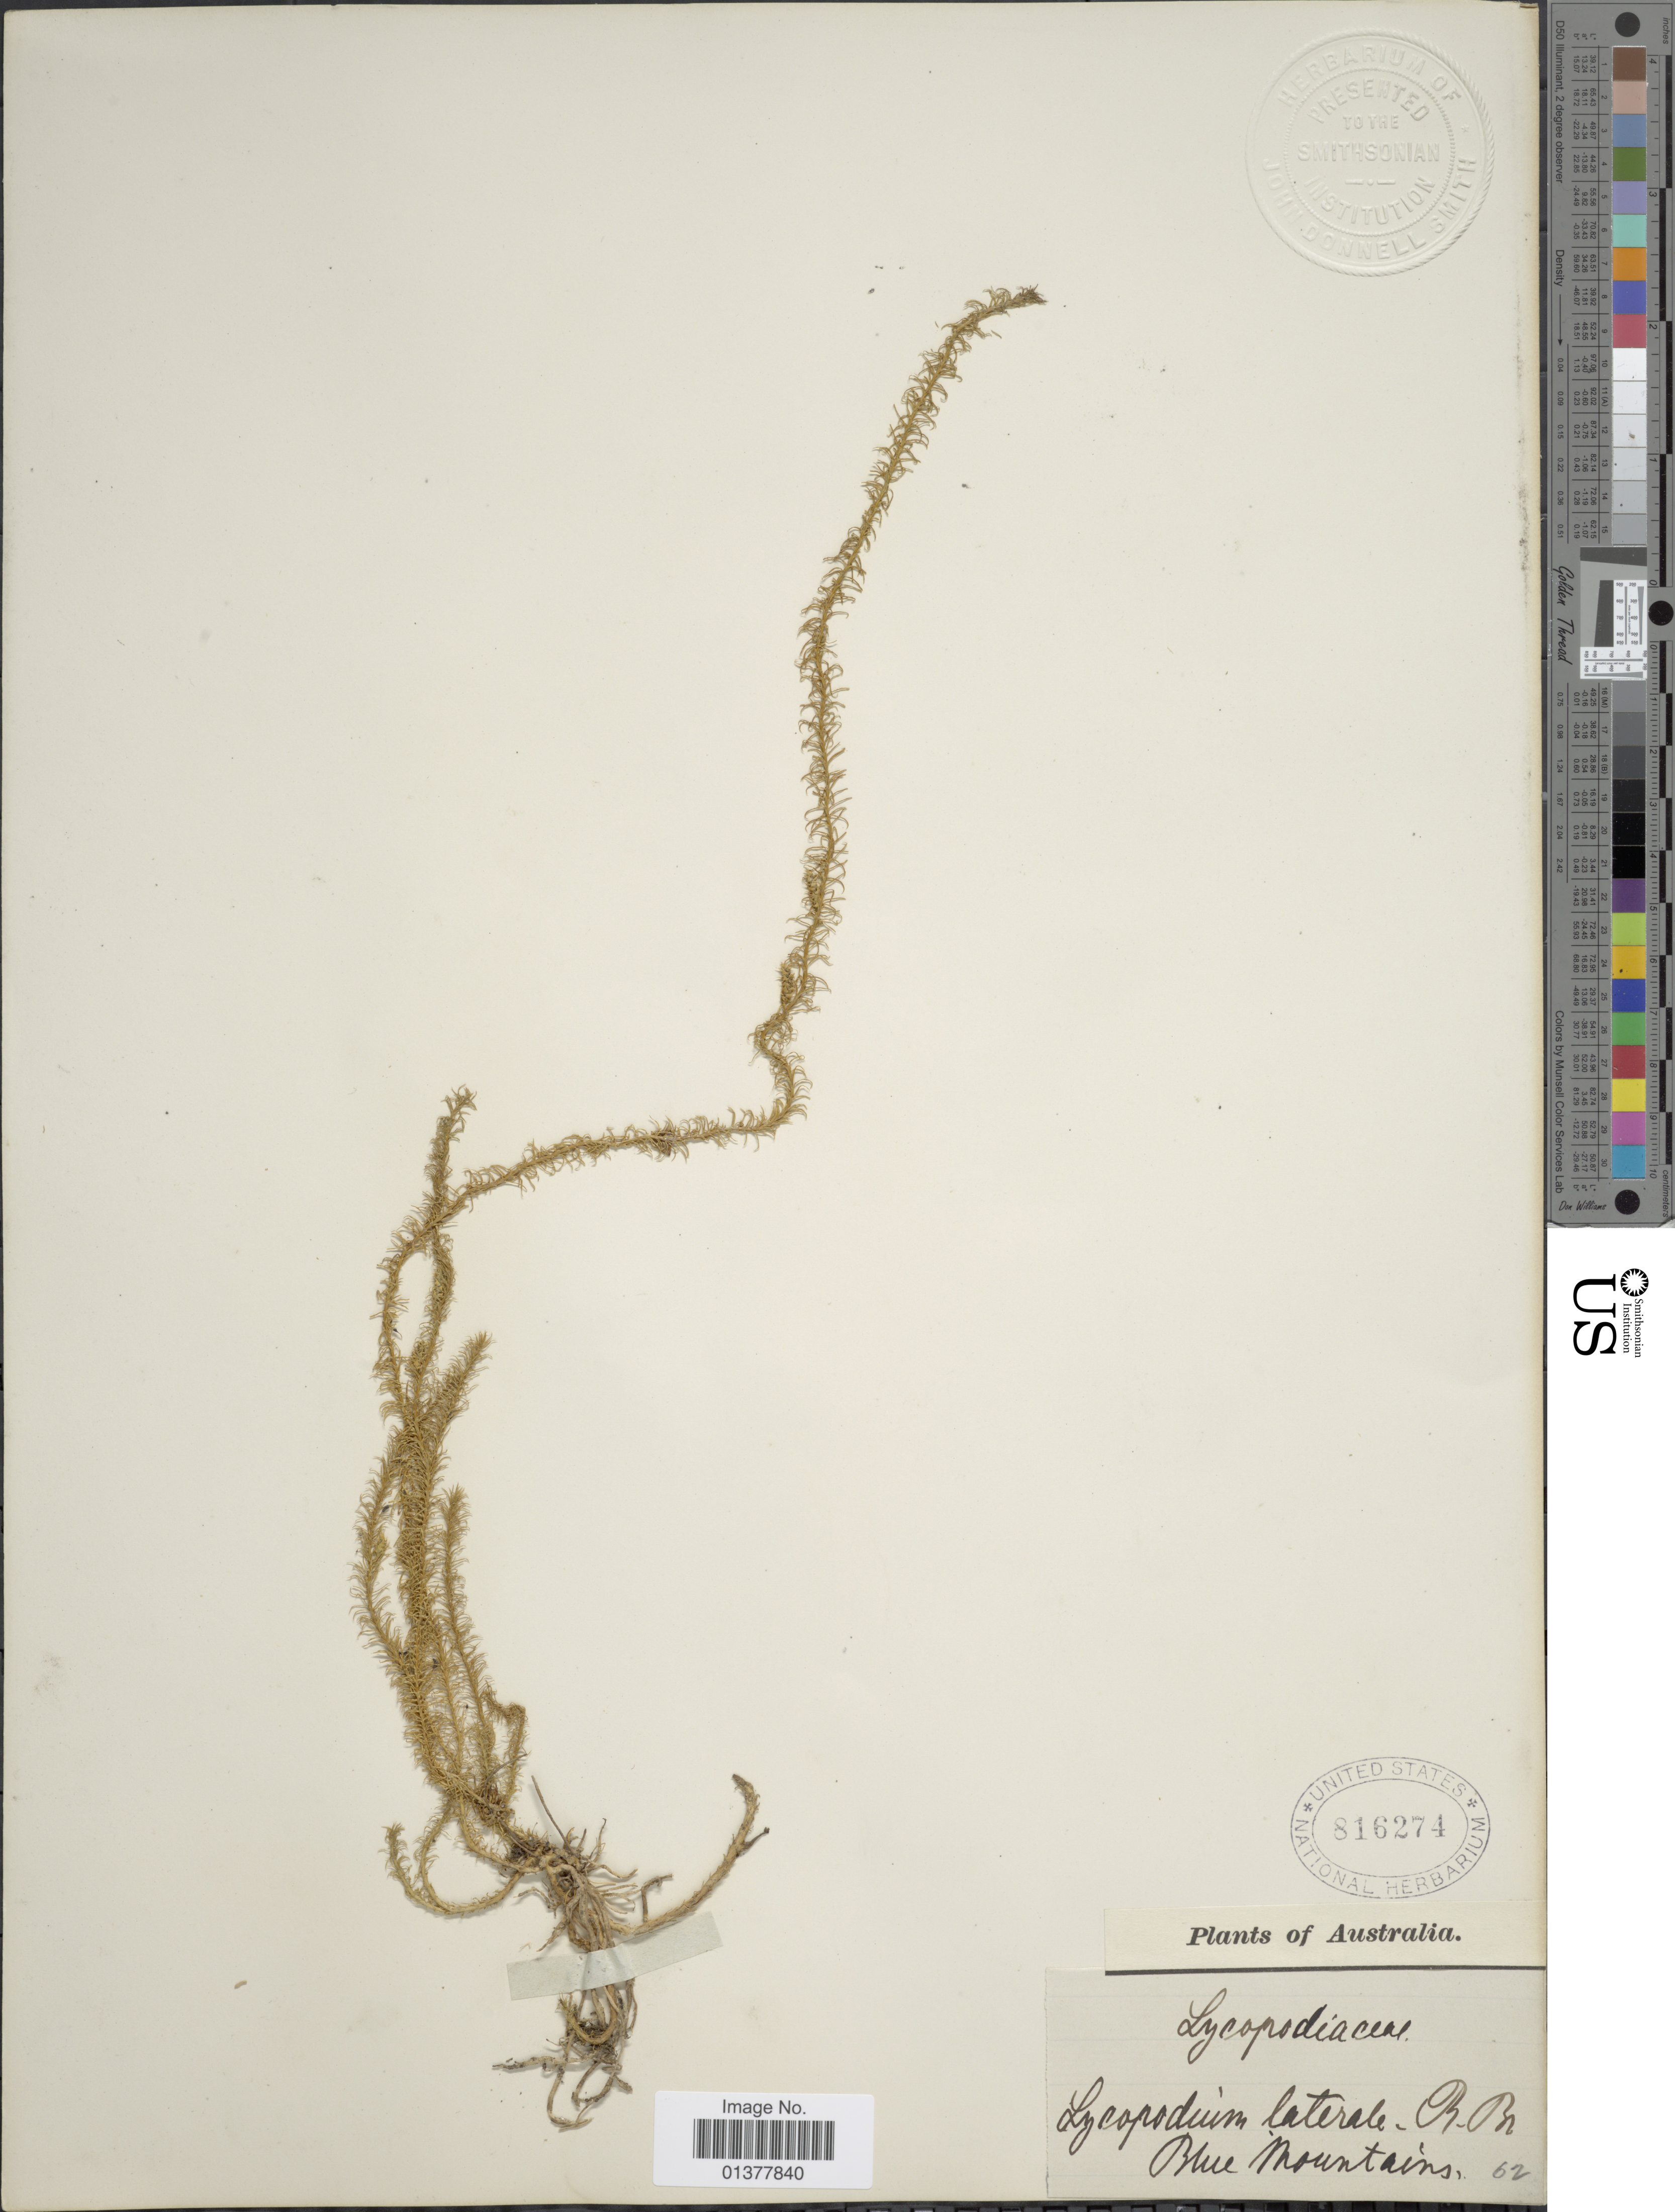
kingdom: Plantae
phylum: Tracheophyta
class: Lycopodiopsida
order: Lycopodiales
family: Lycopodiaceae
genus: Lateristachys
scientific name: Lateristachys lateralis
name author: (R. Br.) Holub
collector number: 62?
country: Australia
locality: Blue Mountains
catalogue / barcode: US 816274